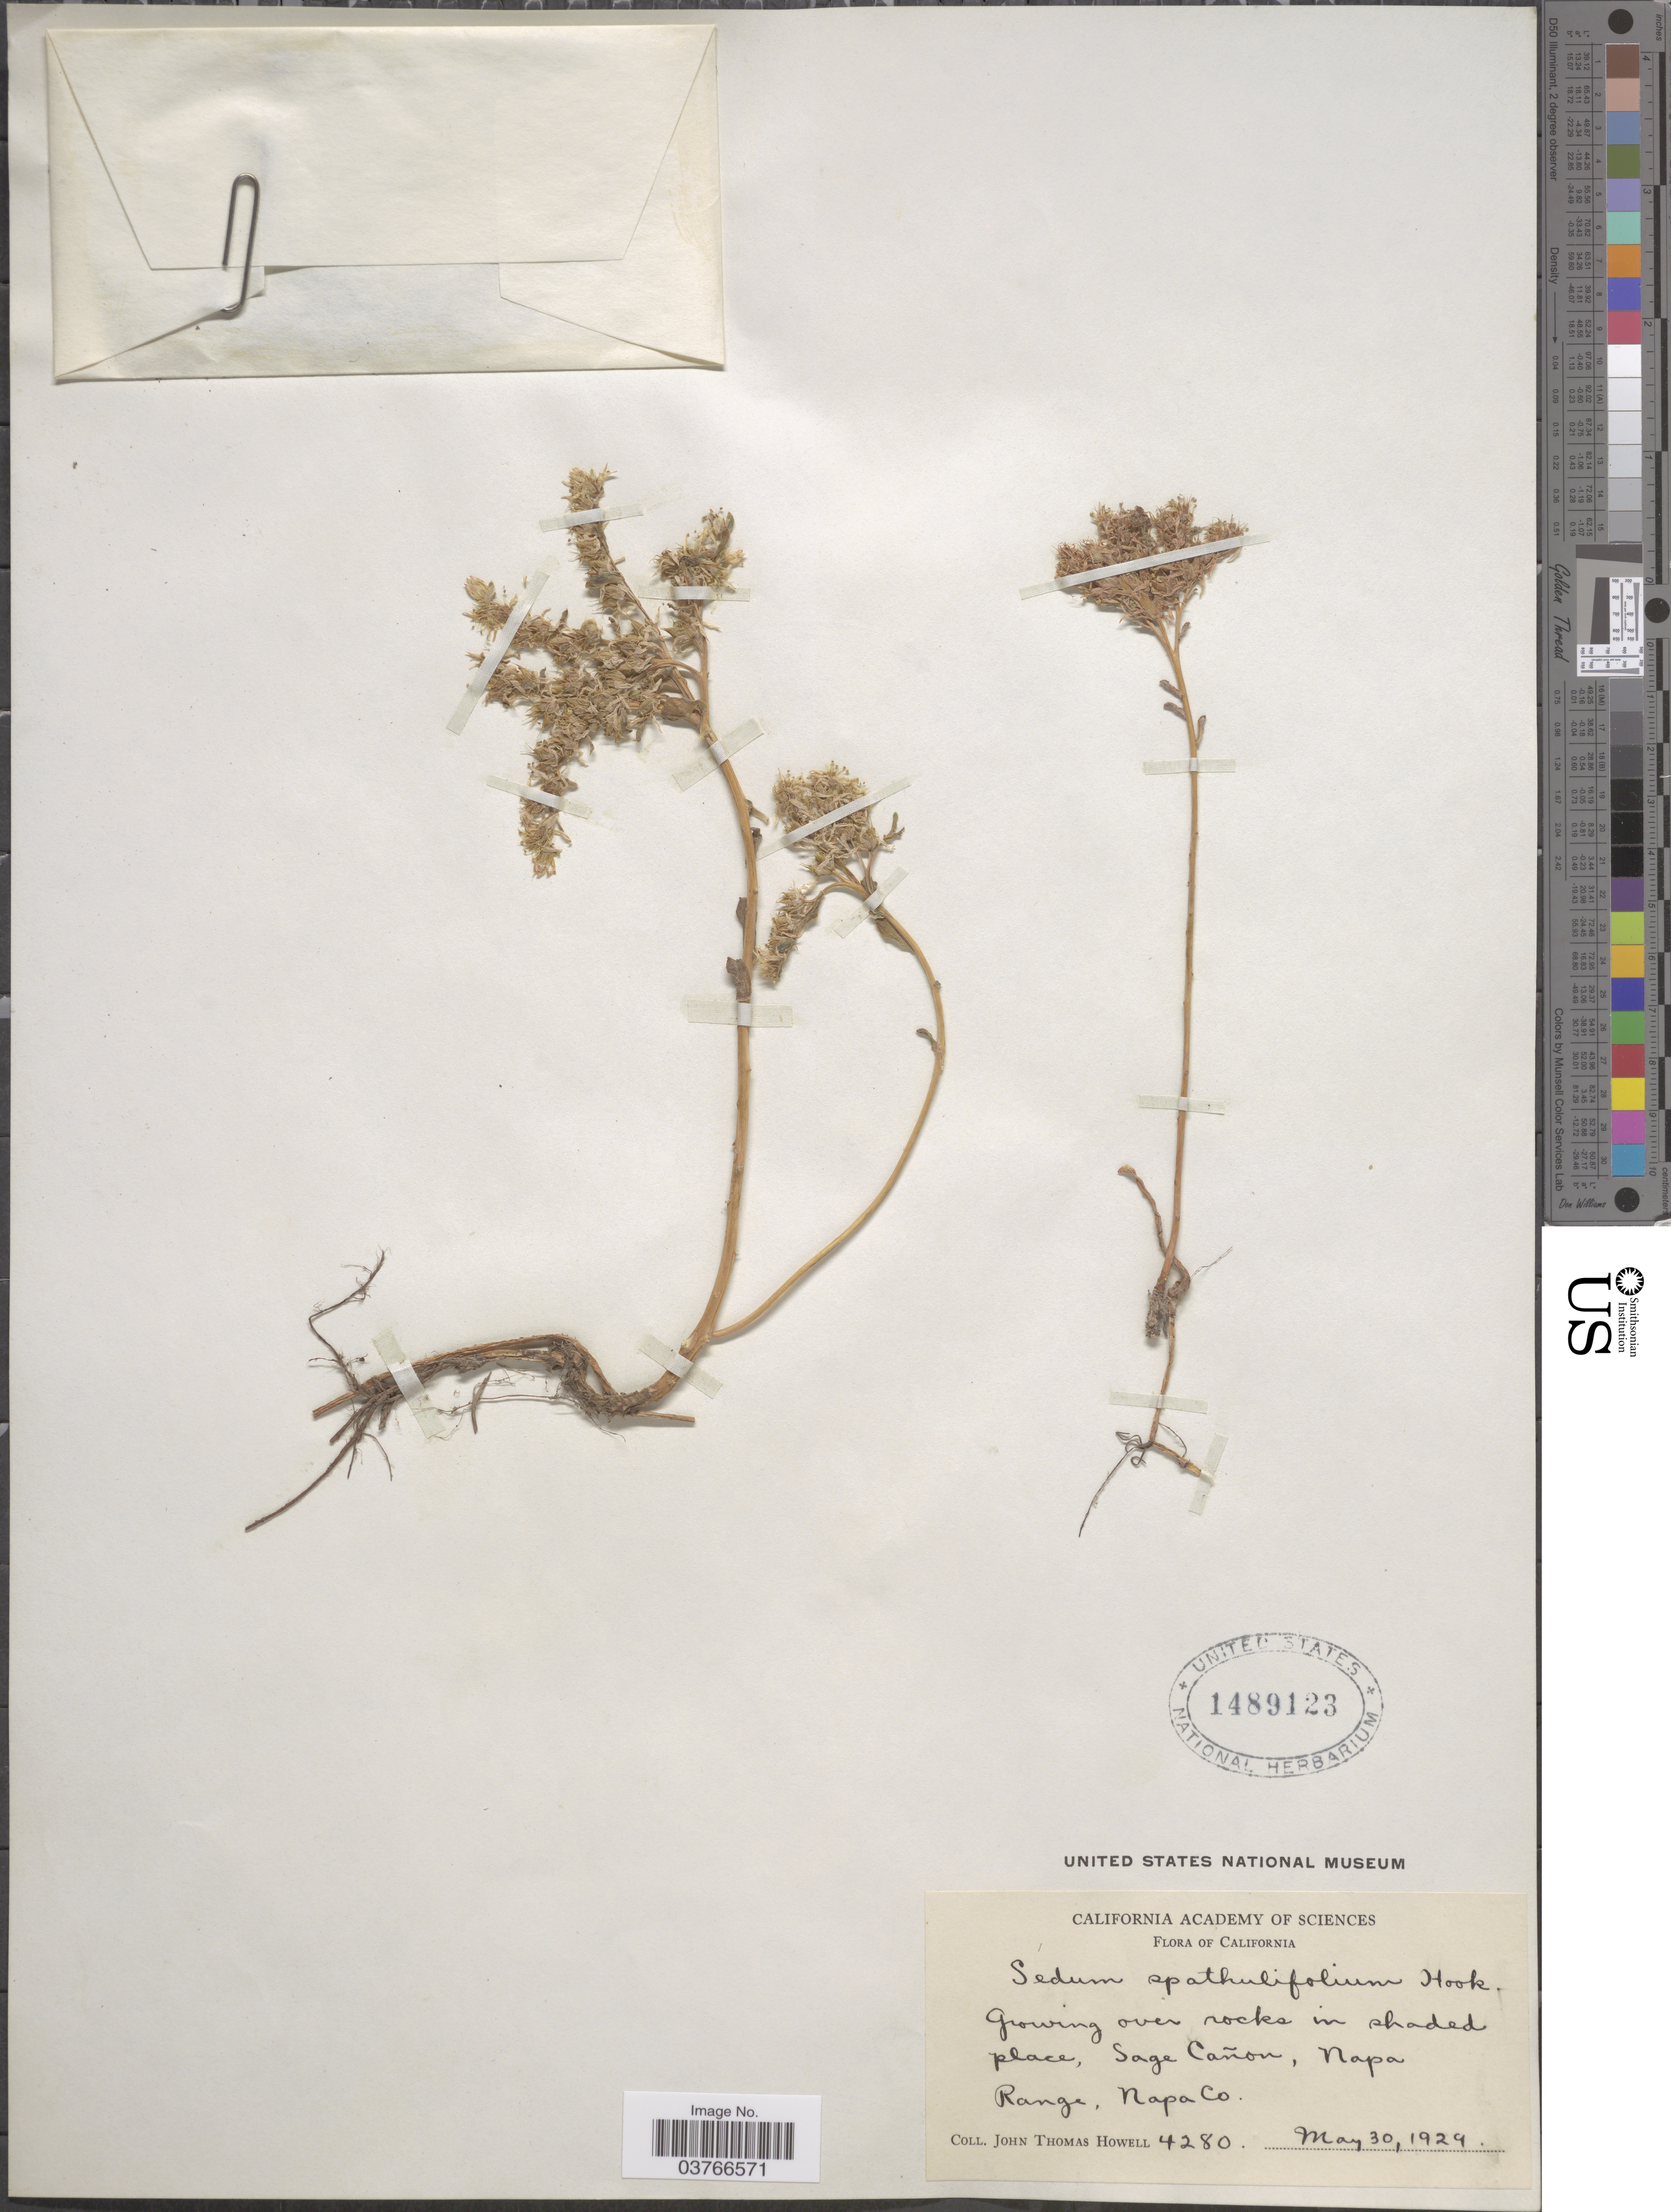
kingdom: Plantae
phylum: Tracheophyta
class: Magnoliopsida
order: Saxifragales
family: Crassulaceae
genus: Sedum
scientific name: Sedum spathulifolium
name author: Hook.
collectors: J. T. Howell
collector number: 4280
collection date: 1929-05-30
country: United States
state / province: California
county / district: Napa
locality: Sage Cañon, Napa Range, Napa Co.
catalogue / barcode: US 1489123